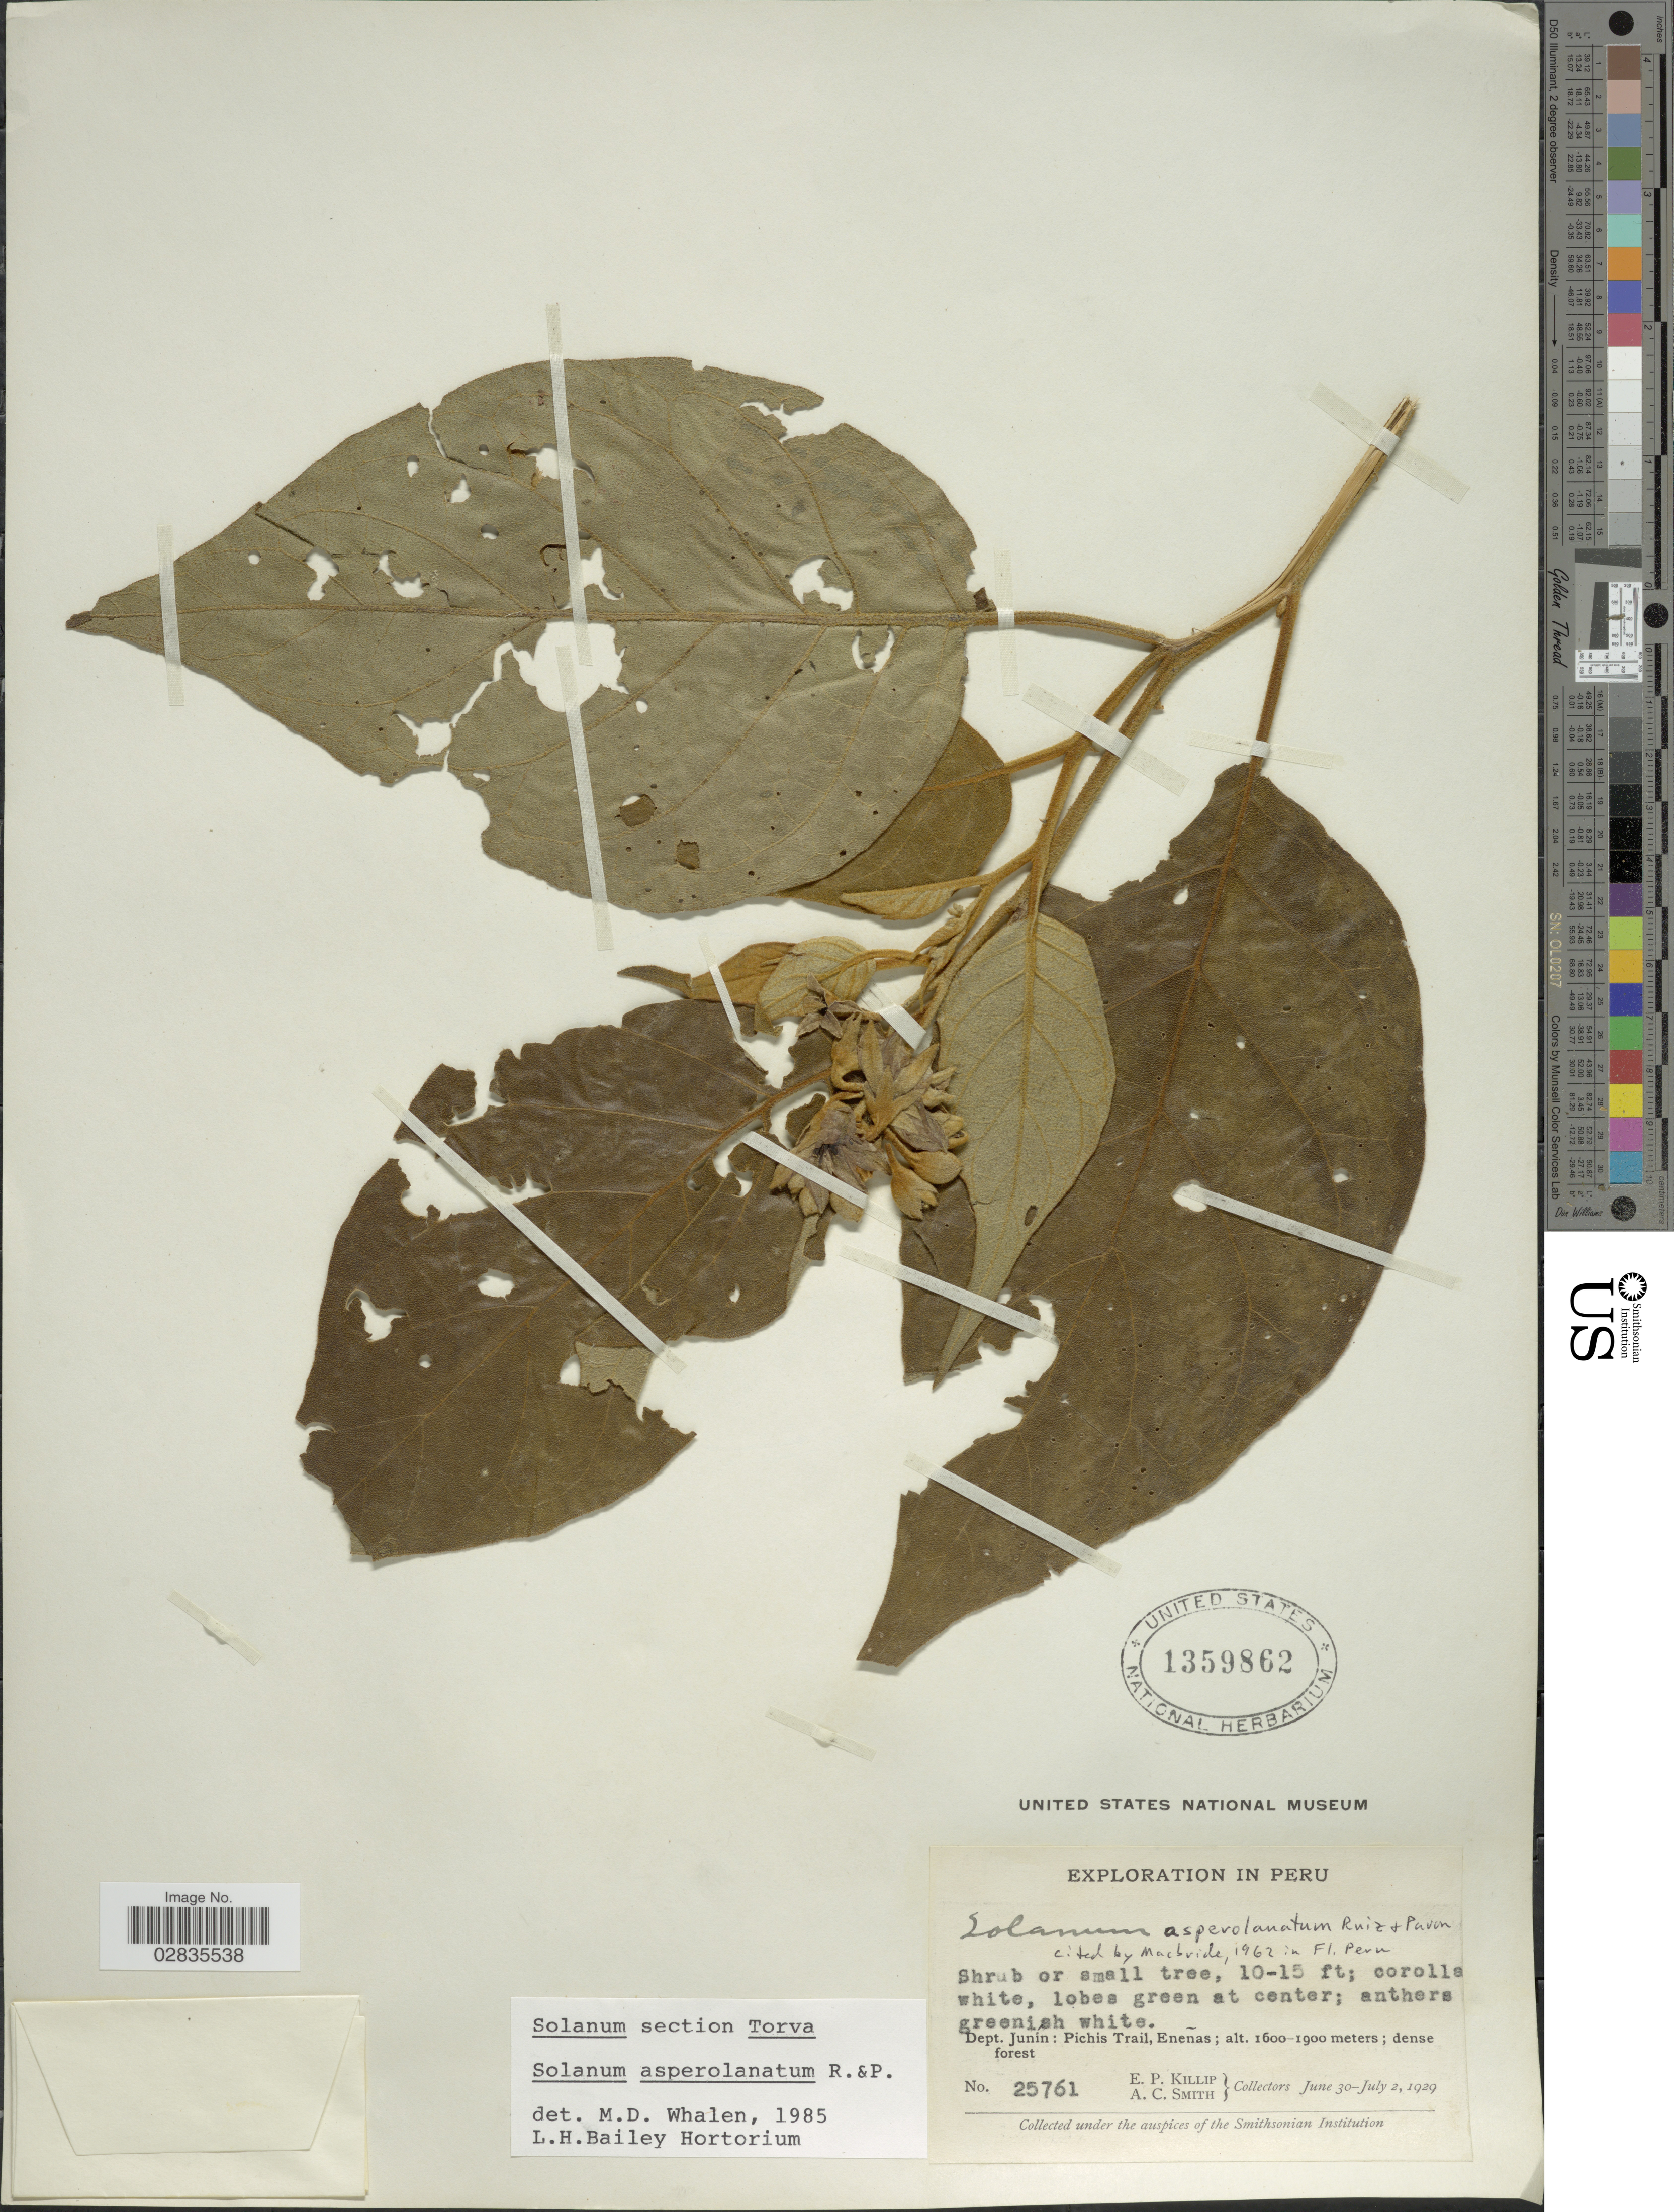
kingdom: Plantae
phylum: Tracheophyta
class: Magnoliopsida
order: Solanales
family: Solanaceae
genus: Solanum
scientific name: Solanum asperolanatum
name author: Ruiz & Pav.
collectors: E. P. Killip & A. C. Smith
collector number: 25761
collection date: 1929-06-30/1929-07-02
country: Peru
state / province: Junín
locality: Pichis Trail, Eneñas.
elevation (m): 1600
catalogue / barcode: US 1359862